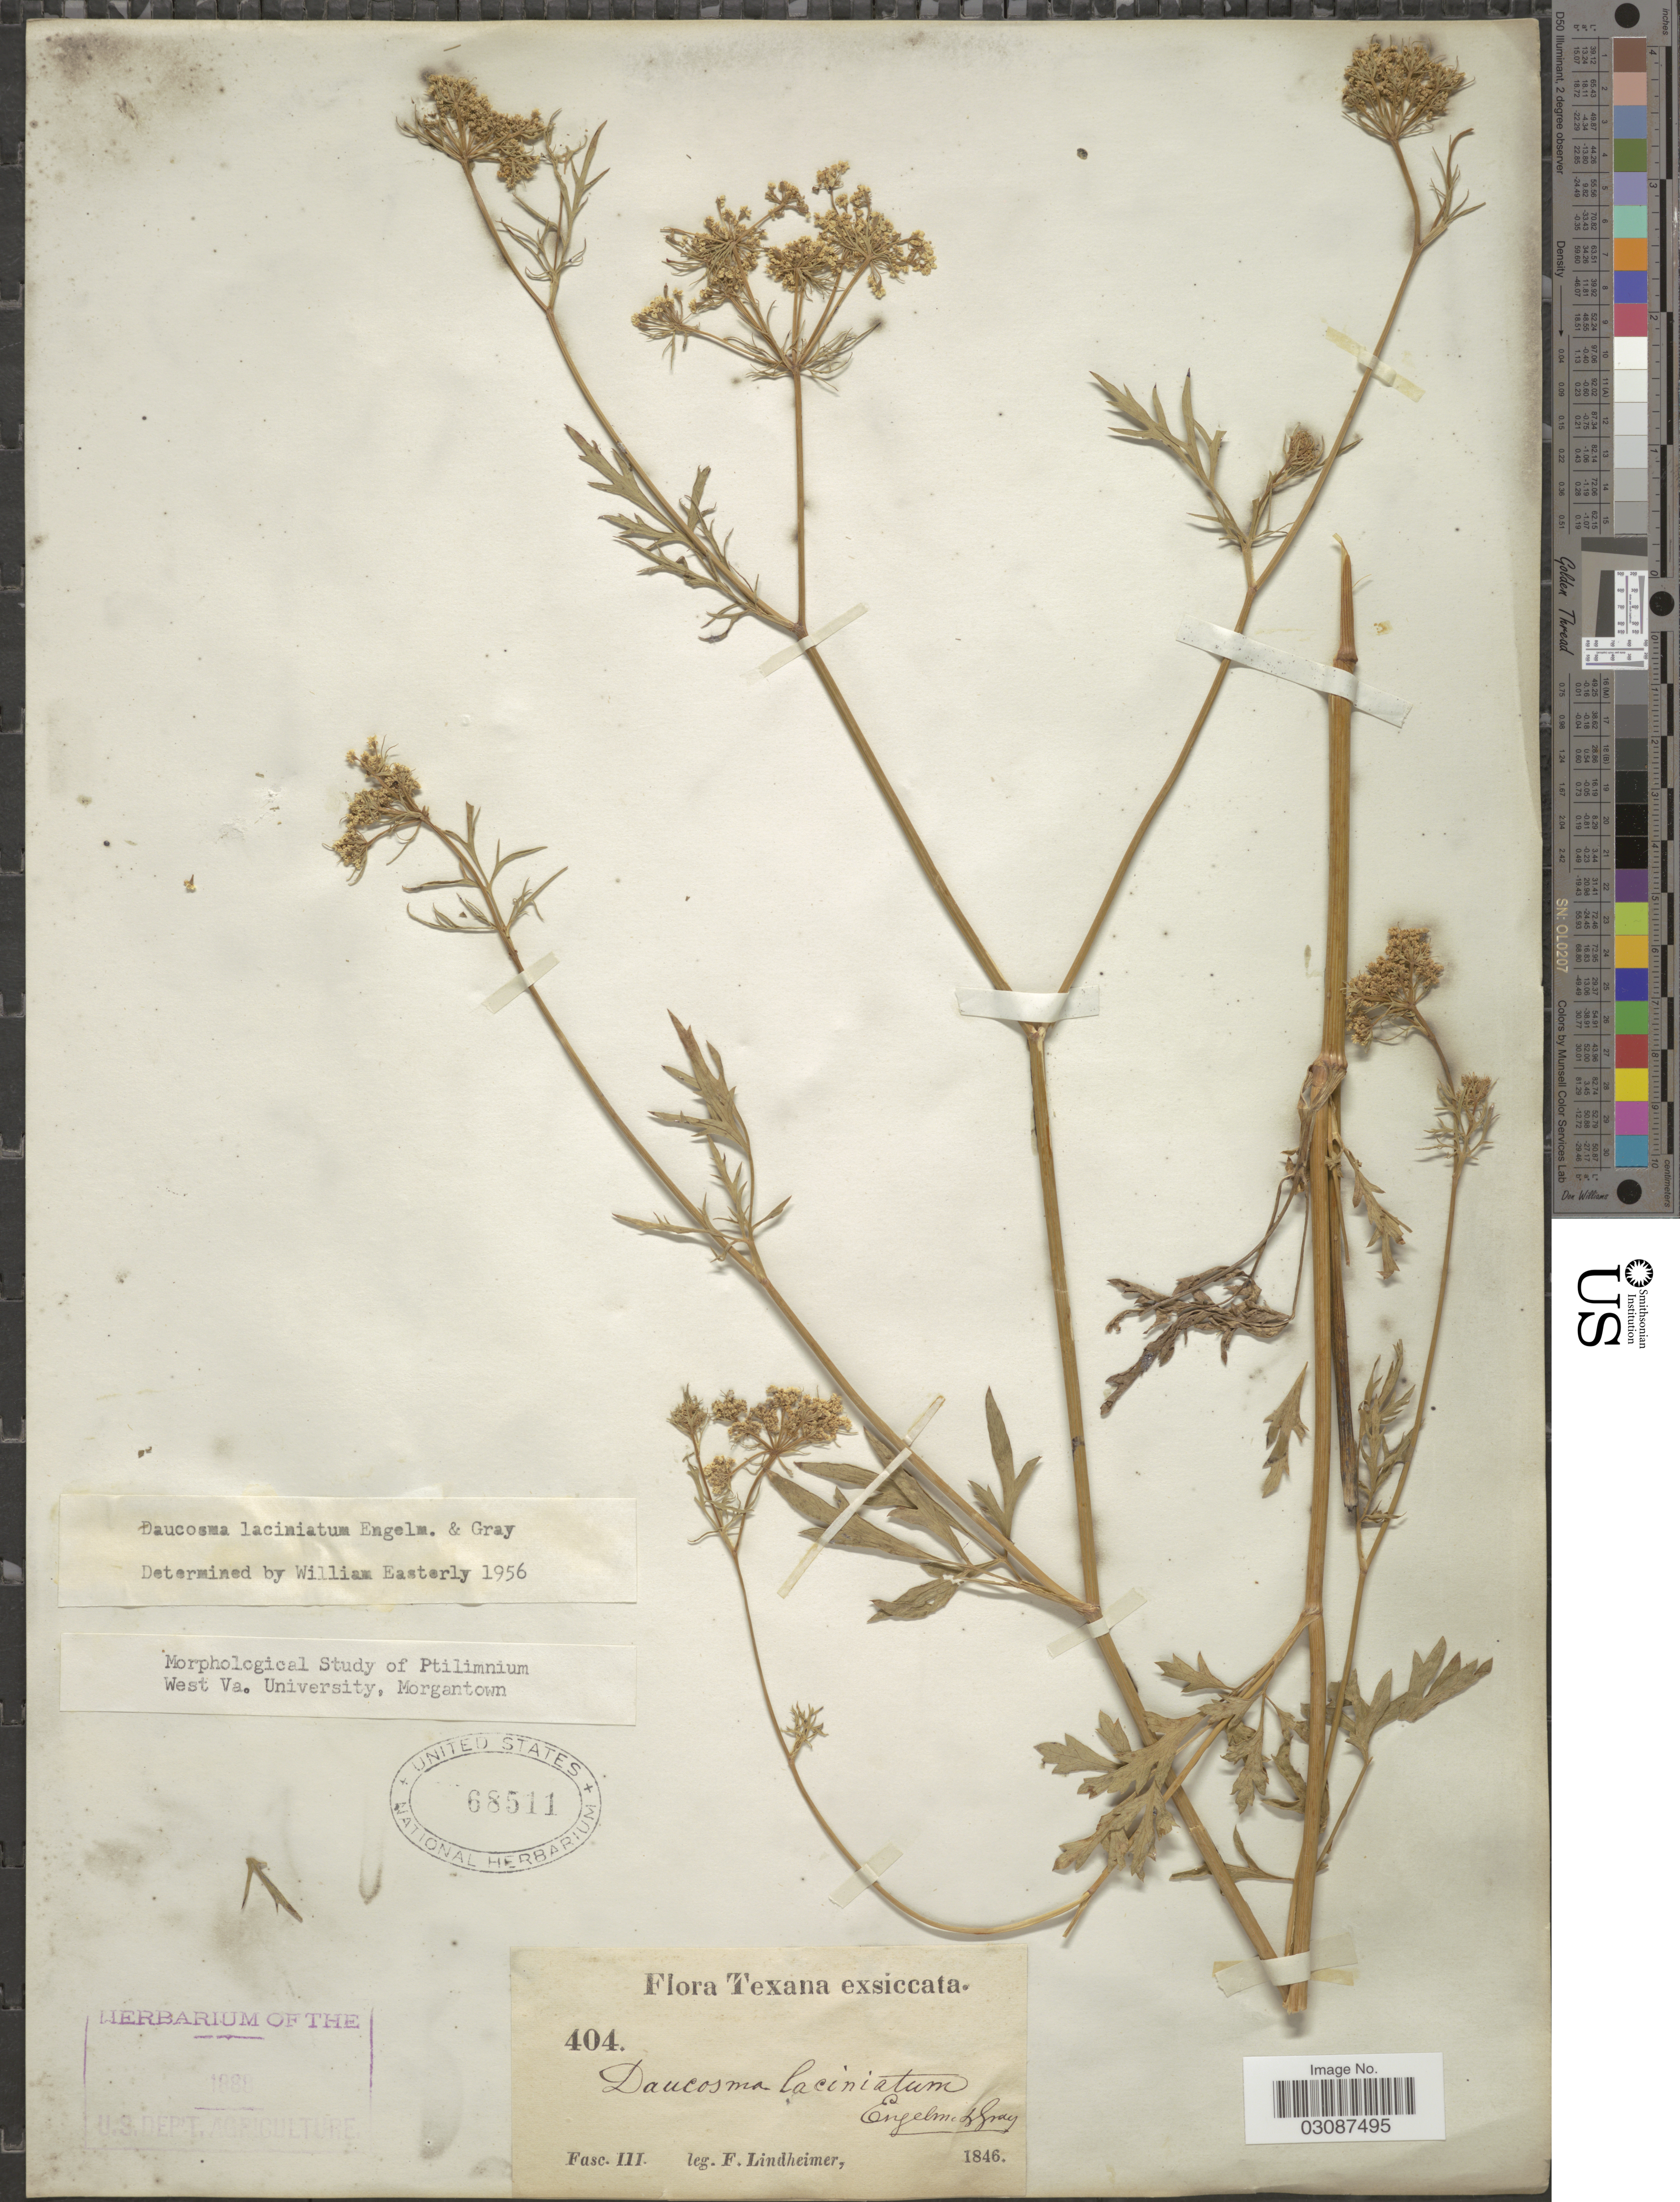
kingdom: Plantae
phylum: Tracheophyta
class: Magnoliopsida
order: Apiales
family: Apiaceae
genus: Daucosma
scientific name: Daucosma laciniata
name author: Engelm. & A. Gray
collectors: F. Lindheimer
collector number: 404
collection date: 1846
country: United States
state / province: Texas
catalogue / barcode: US 68511